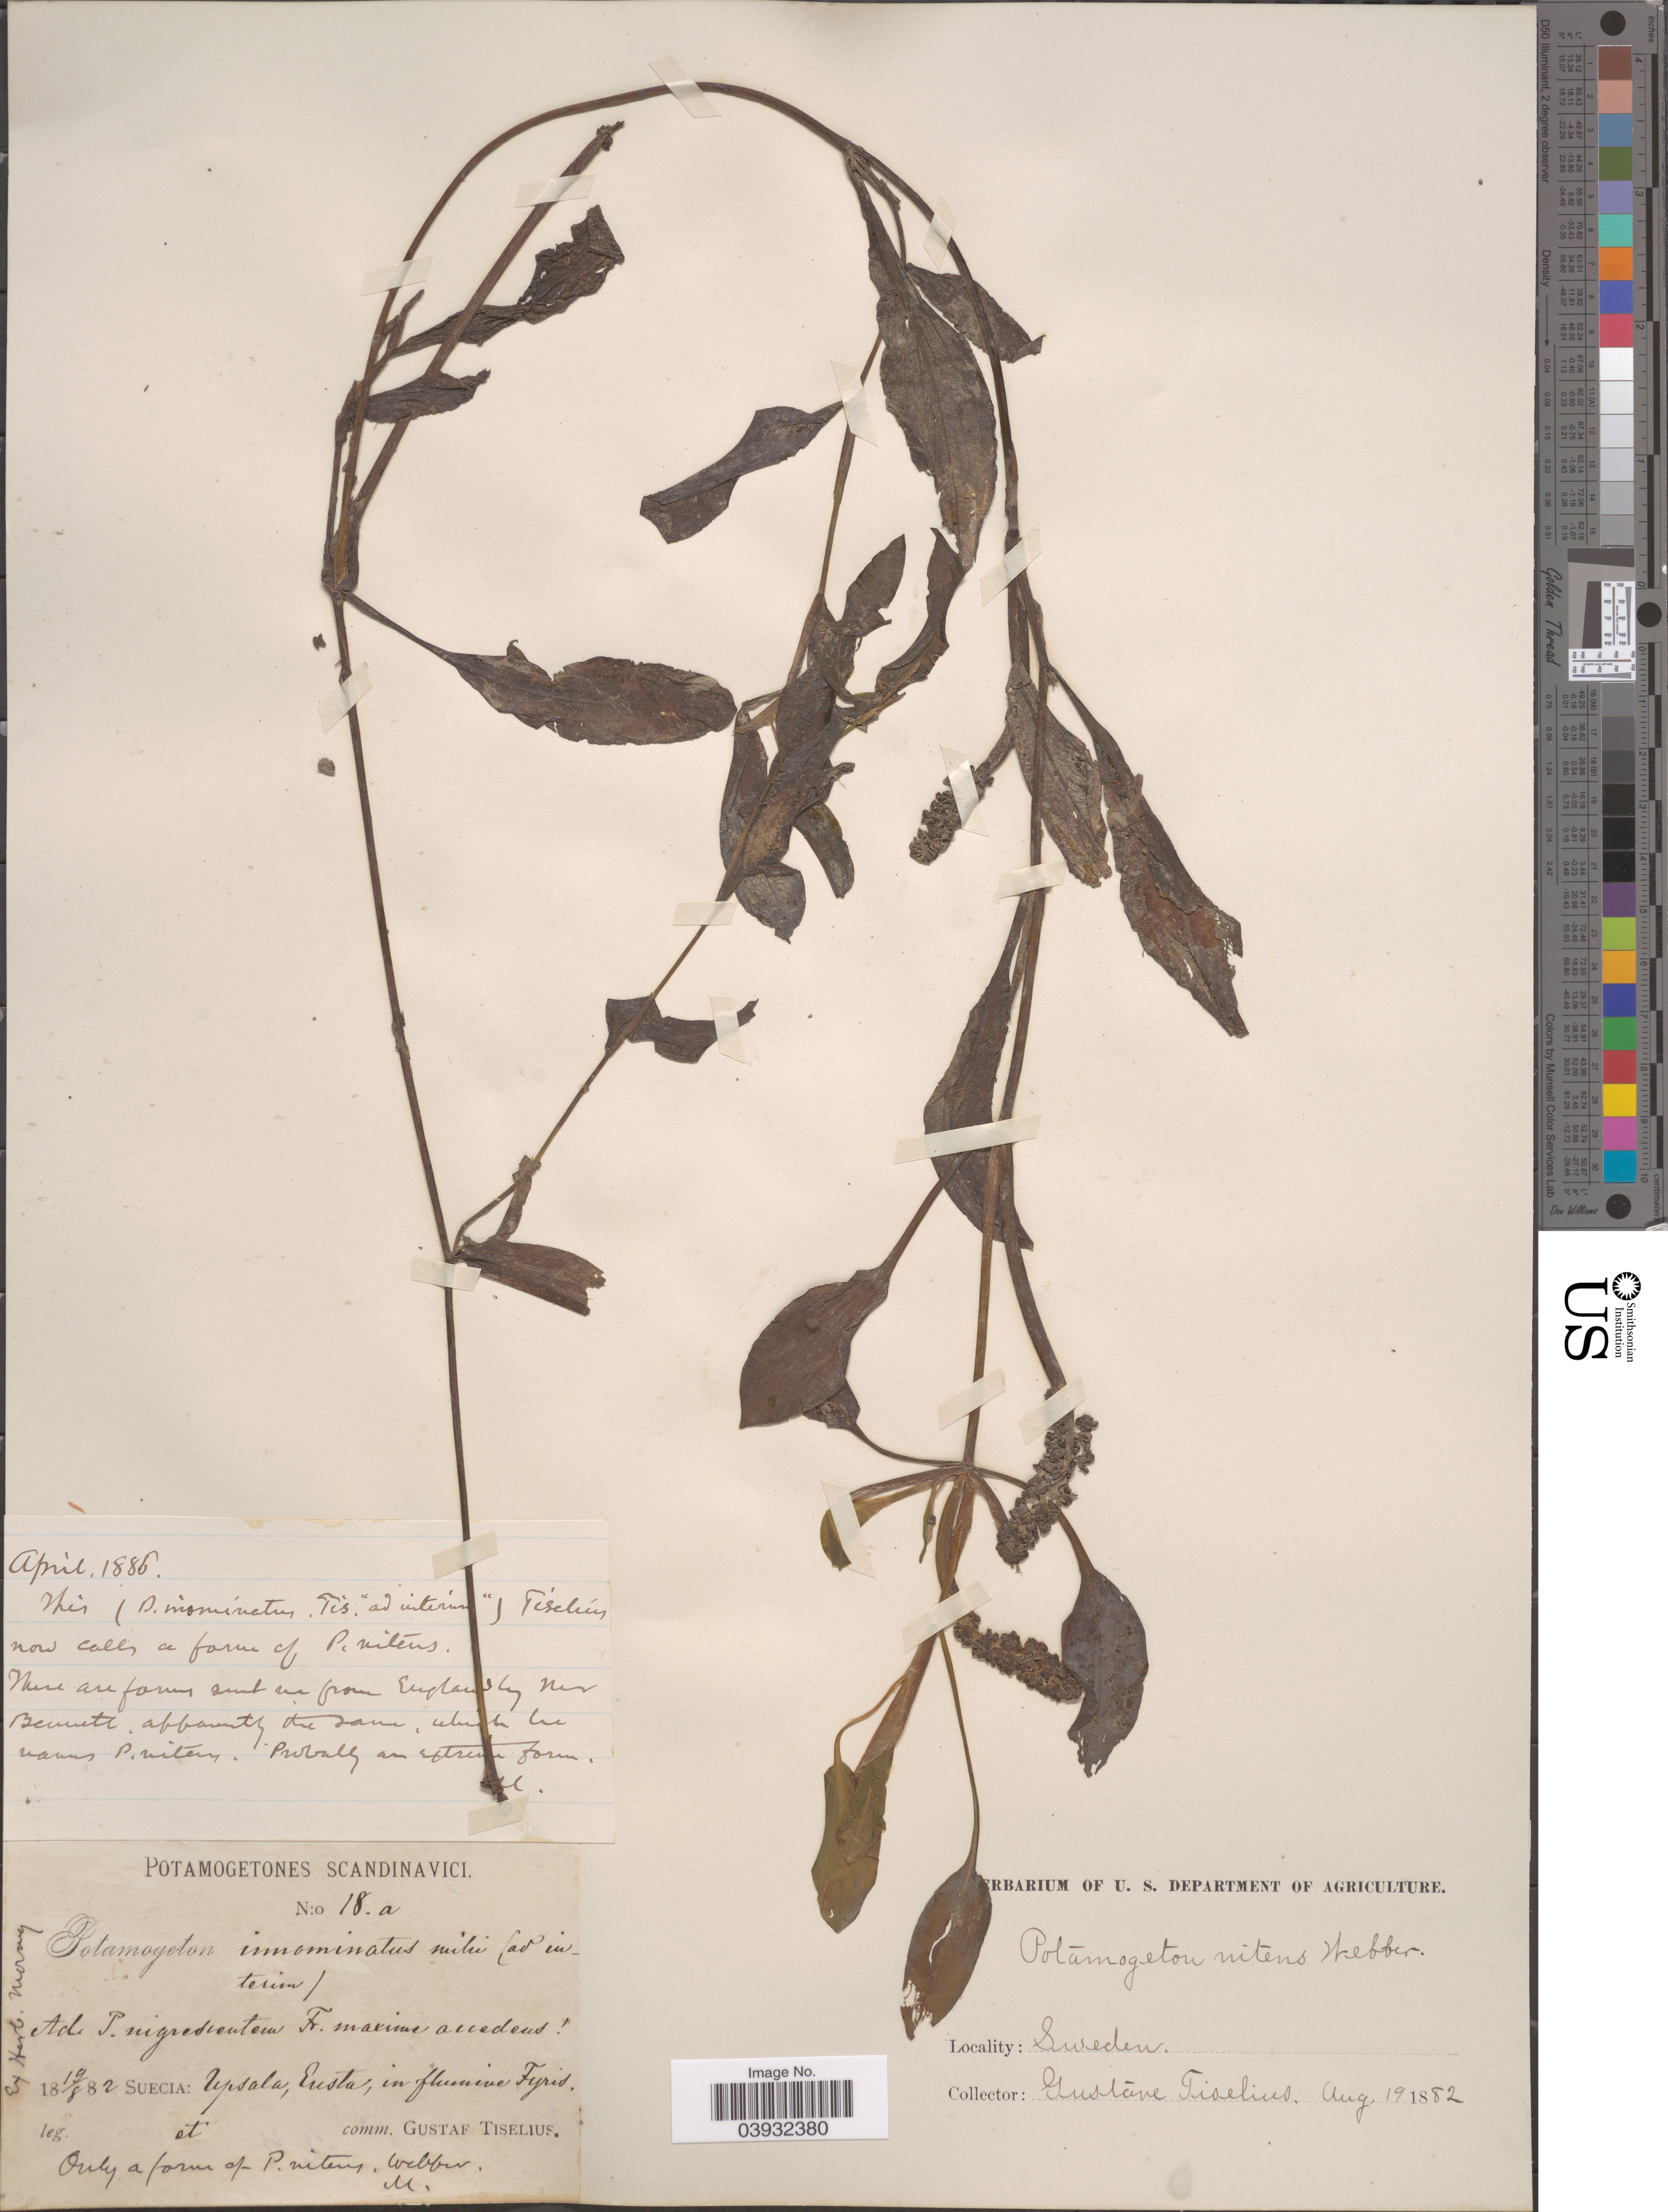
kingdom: Plantae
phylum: Tracheophyta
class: Liliopsida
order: Alismatales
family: Potamogetonaceae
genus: Potamogeton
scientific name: Potamogeton nitens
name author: Willd. ex Cham. & Schltdl.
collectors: G. Tiselius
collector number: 18 a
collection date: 1882-08-19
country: Sweden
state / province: Uppsala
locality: Suecia: Upsala, Eusta, in flumive Fyris.